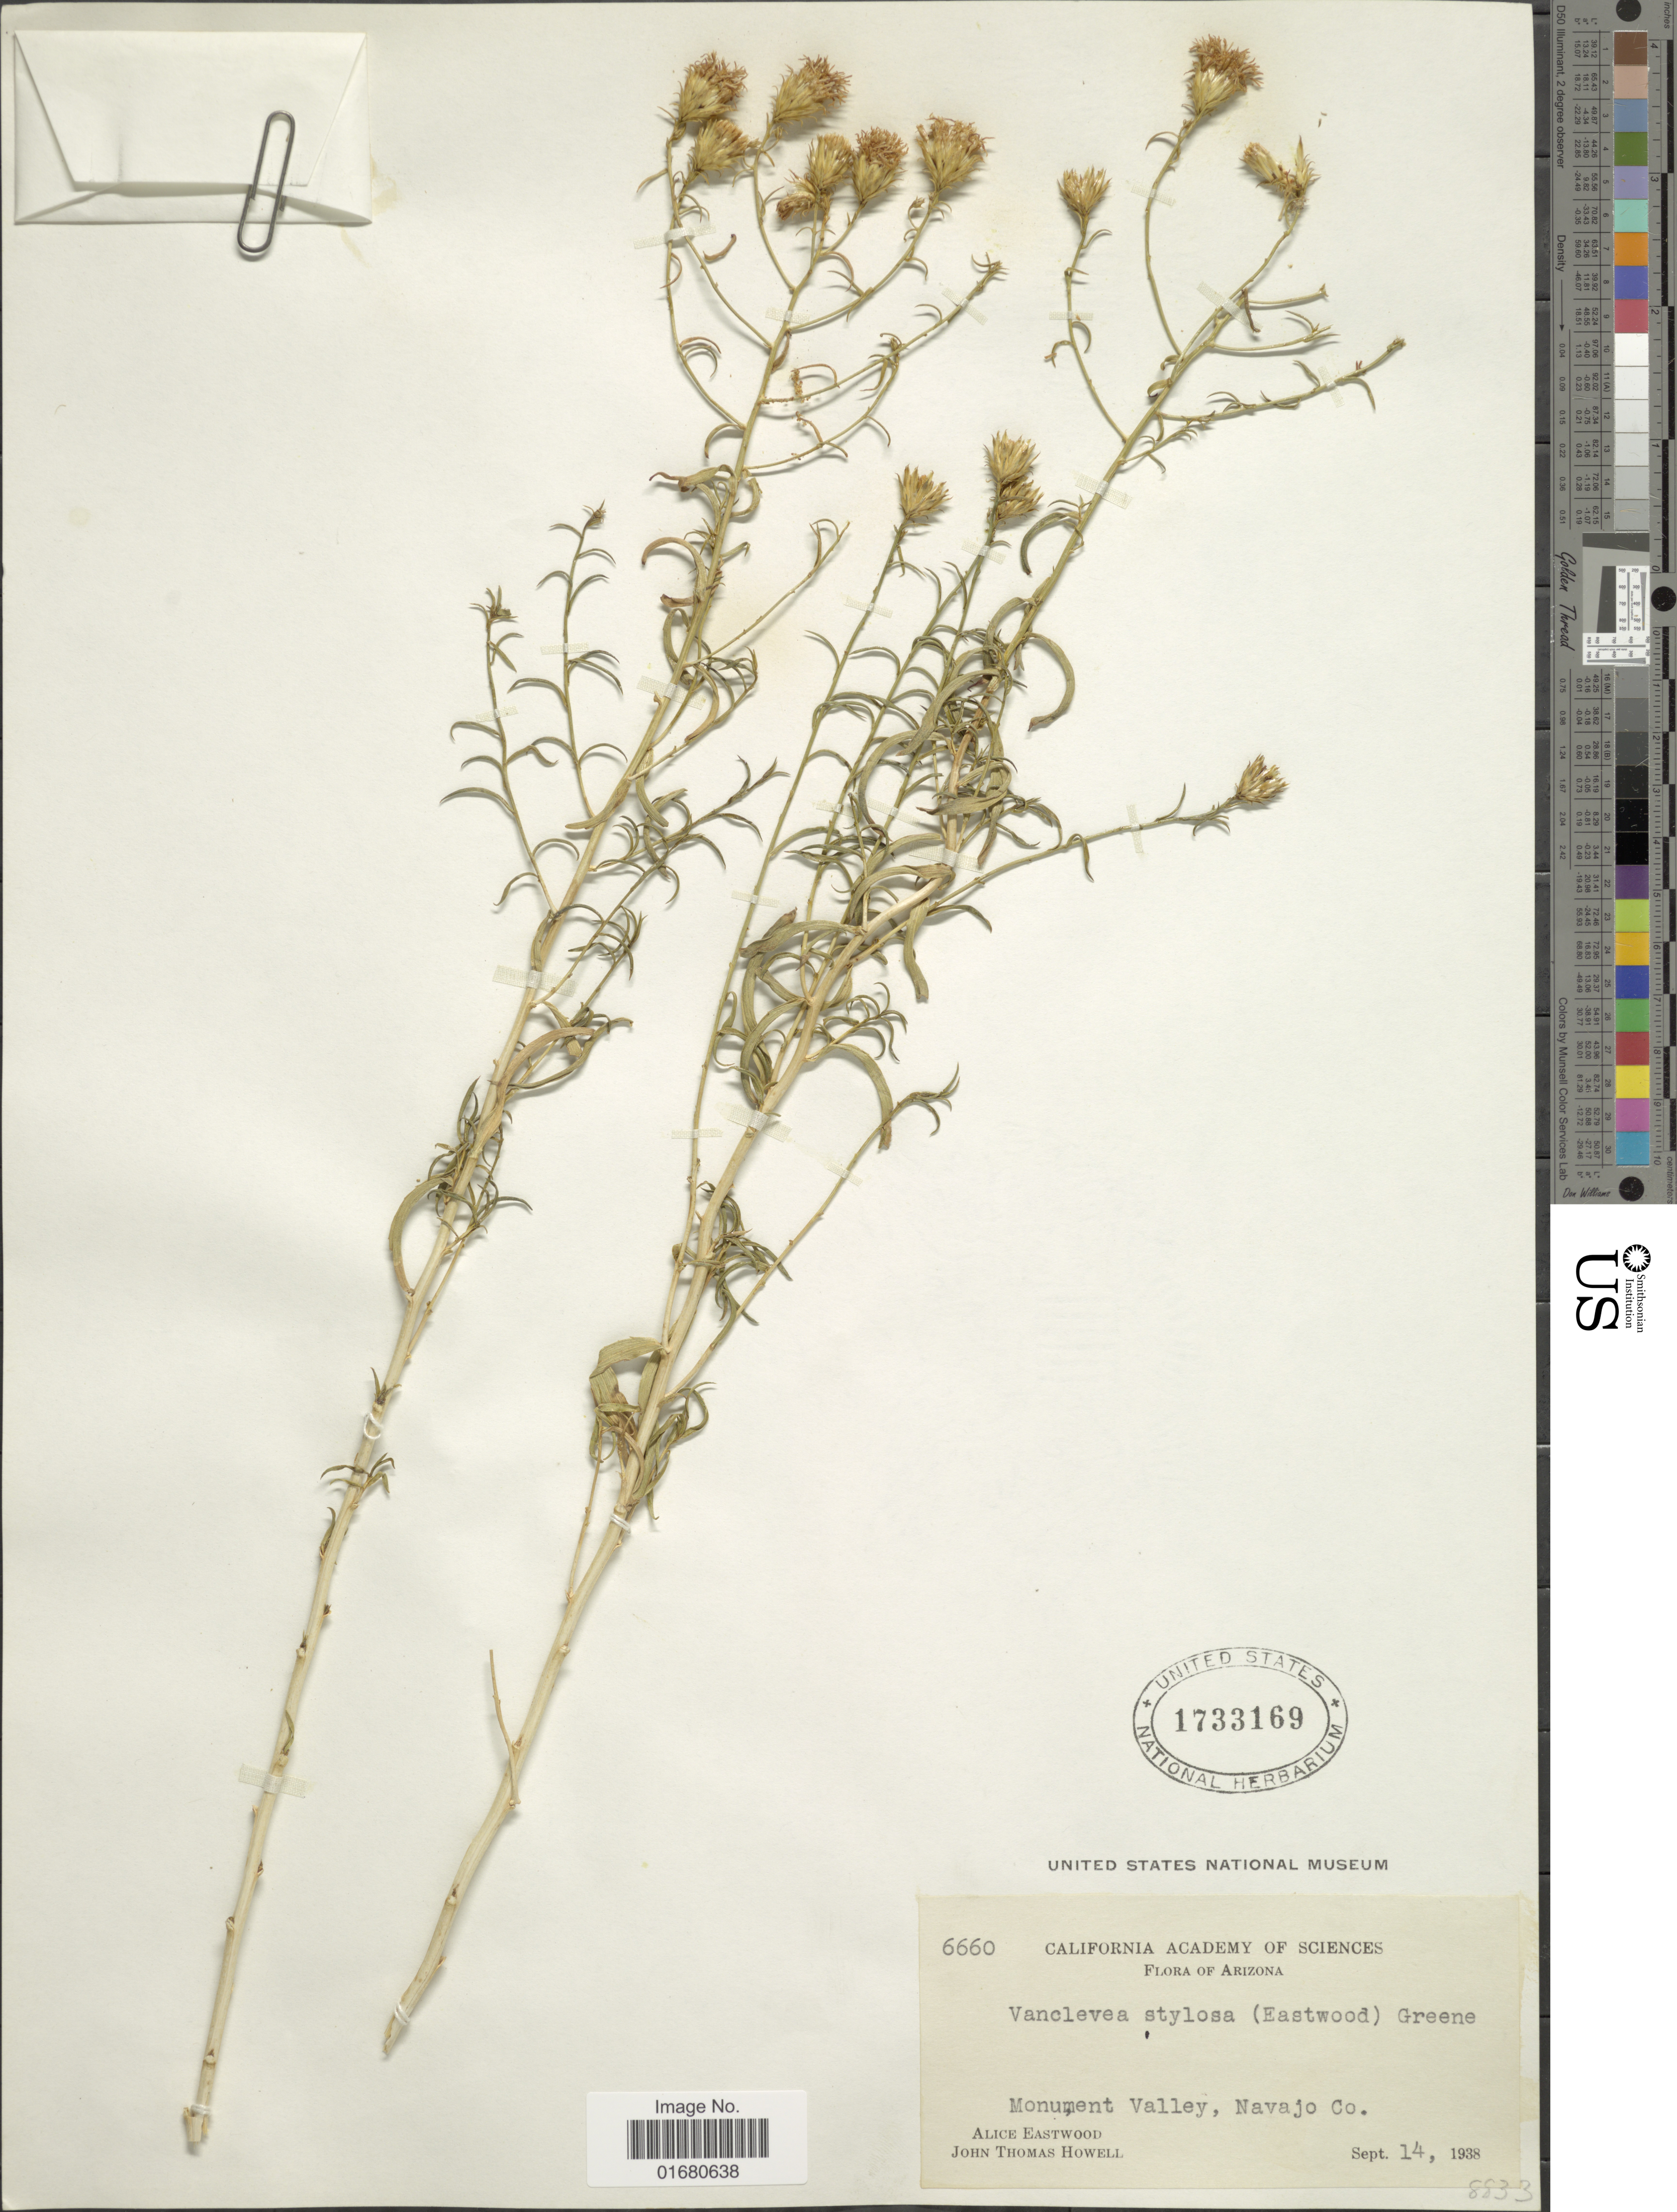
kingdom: Plantae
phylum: Tracheophyta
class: Magnoliopsida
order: Asterales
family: Asteraceae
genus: Vanclevea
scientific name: Vanclevea stylosa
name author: (Eastw.) Greene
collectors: A. Eastwood & J. T. Howell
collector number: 6660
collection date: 1938-09-14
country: United States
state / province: Arizona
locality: Monument Valley, Navajo Co.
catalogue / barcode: US 1733169